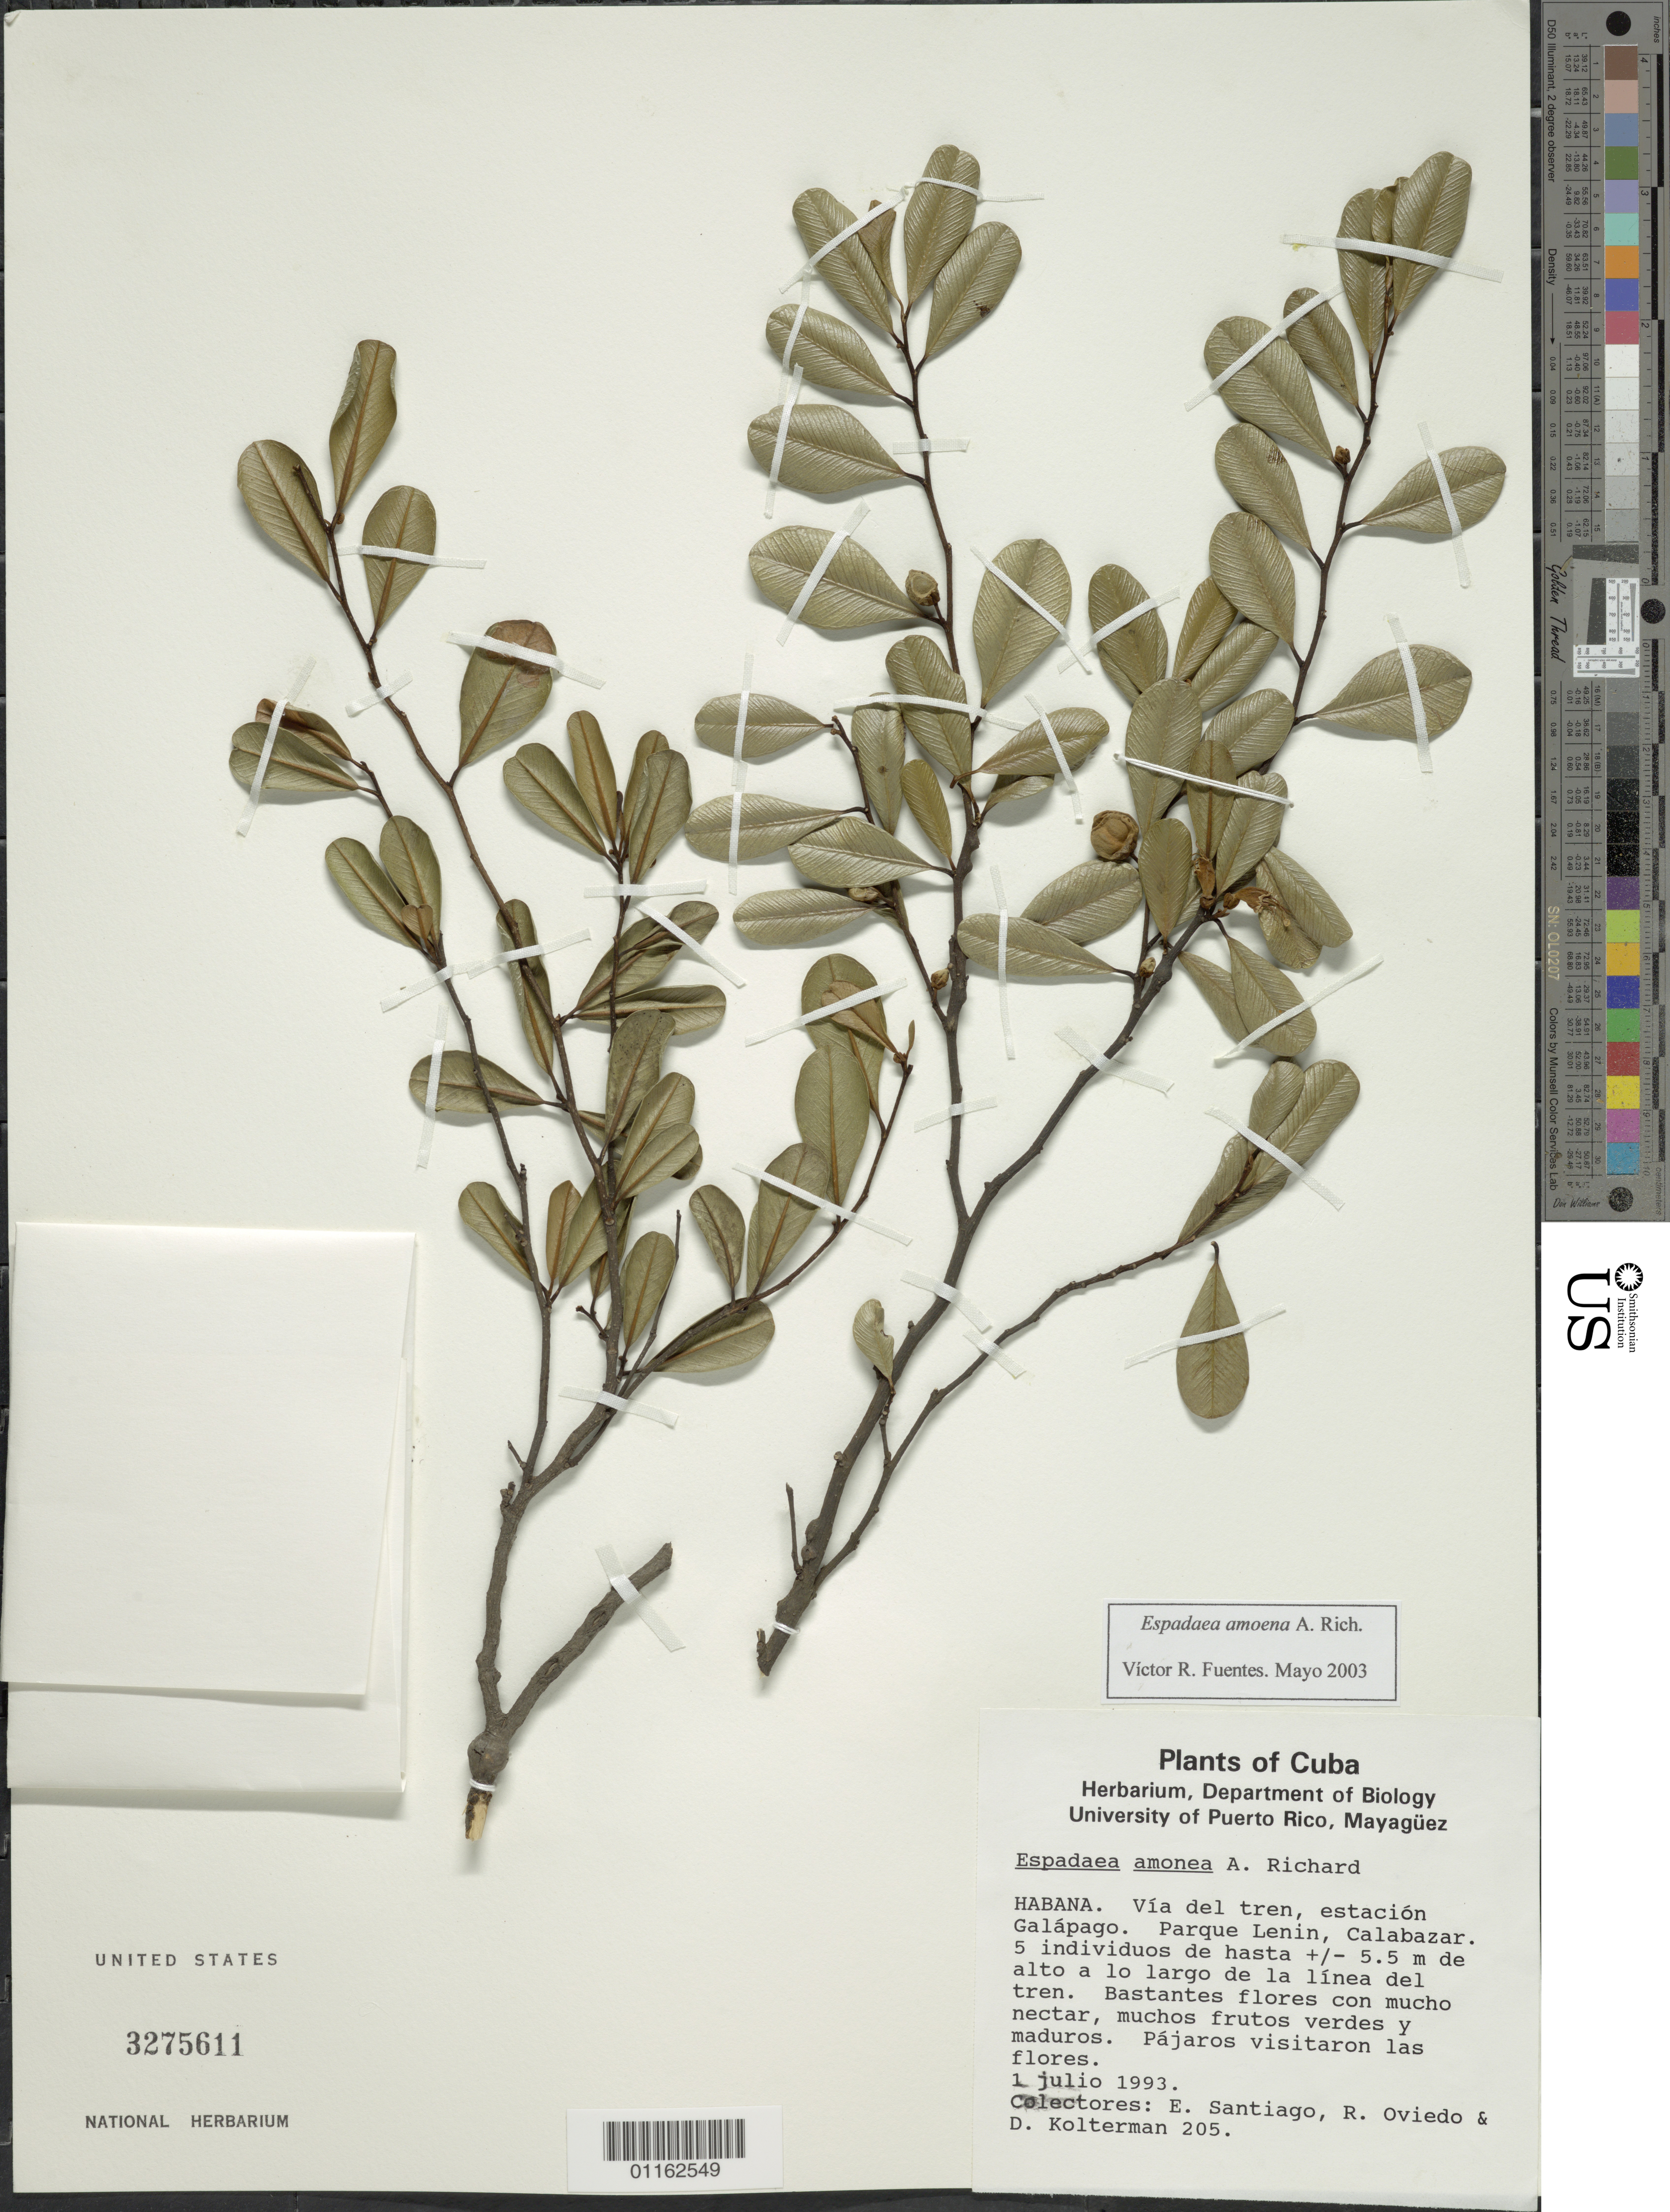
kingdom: Plantae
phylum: Tracheophyta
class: Magnoliopsida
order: Solanales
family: Solanaceae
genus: Espadaea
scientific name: Espadaea amoena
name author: A. Rich.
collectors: -. Santiago, R. Oviedo & D. Kolterman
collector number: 205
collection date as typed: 01 Jul 1993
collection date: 1993-07-01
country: Cuba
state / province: La Habana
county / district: Municipio de Boyeros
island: Cuba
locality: Calabazar. La linea del tren a la estacion Galapago. Parque Lenin.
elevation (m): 60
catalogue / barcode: US 3275611